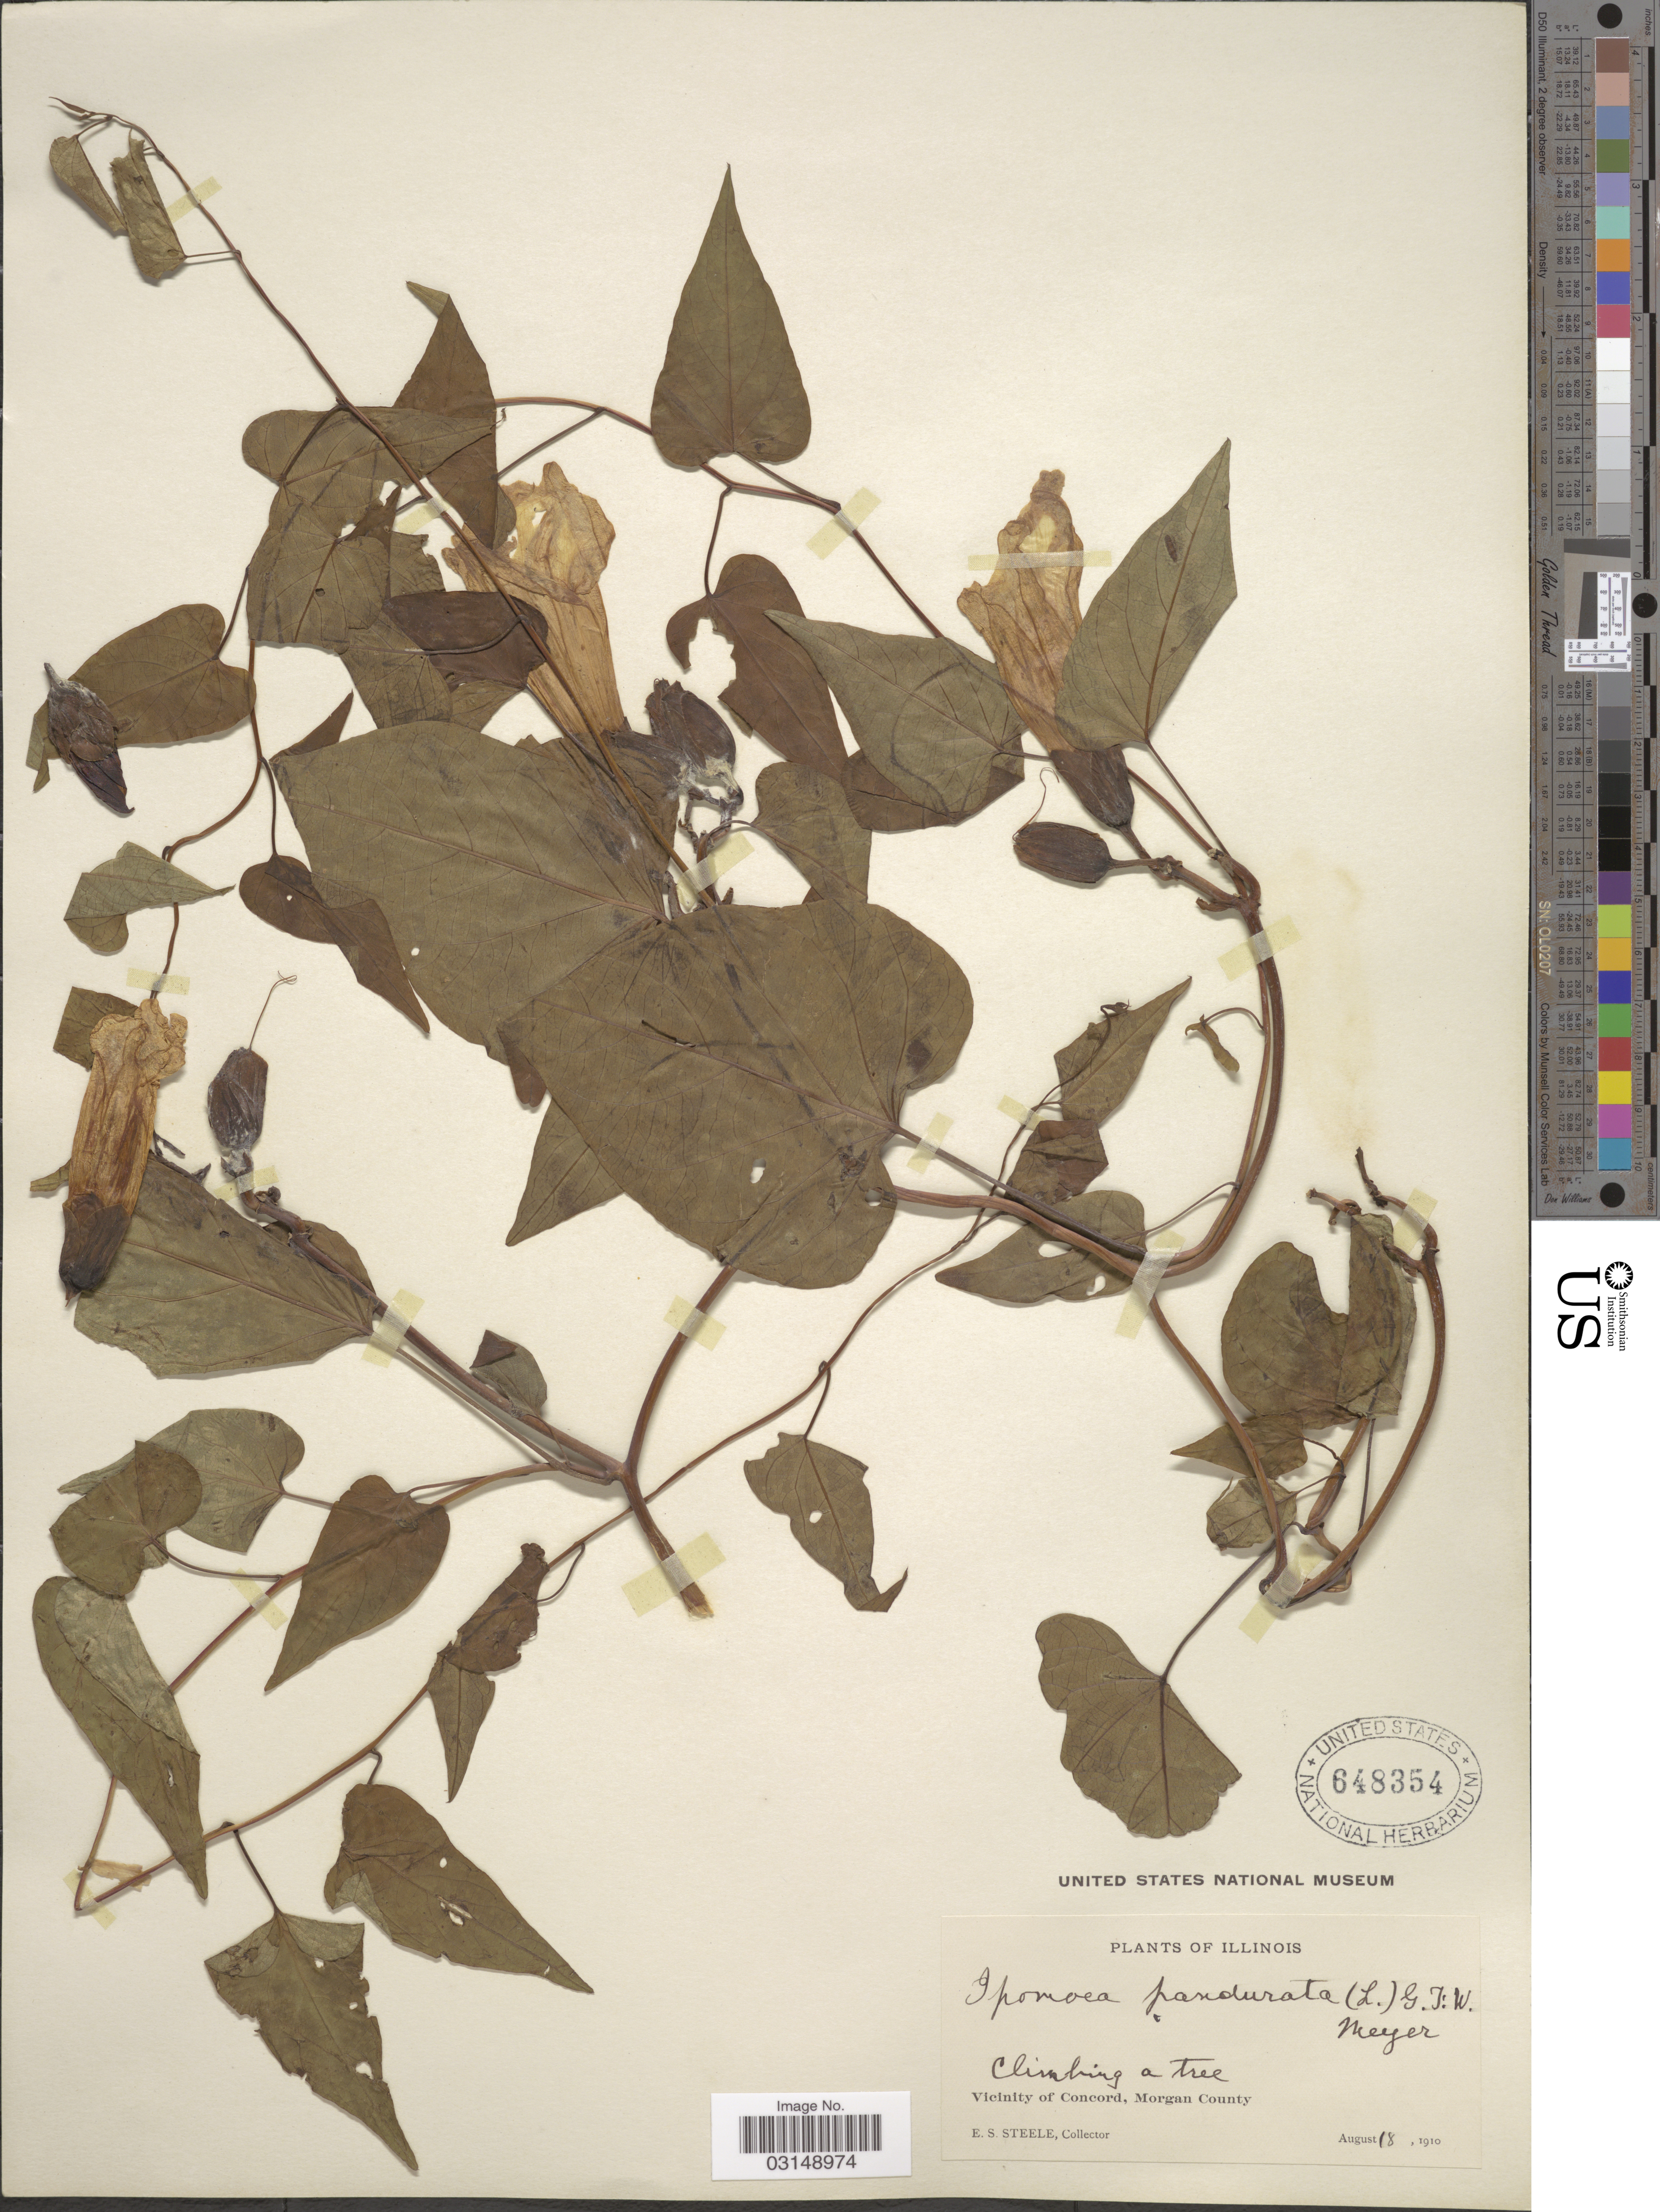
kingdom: Plantae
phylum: Tracheophyta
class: Magnoliopsida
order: Solanales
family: Convolvulaceae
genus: Ipomoea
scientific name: Ipomoea pandurata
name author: (L.) G. Mey.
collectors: E. Steele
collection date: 1910-08-18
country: United States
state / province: Illinois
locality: Vicinity of Concord, Morgan County.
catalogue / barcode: US 648354